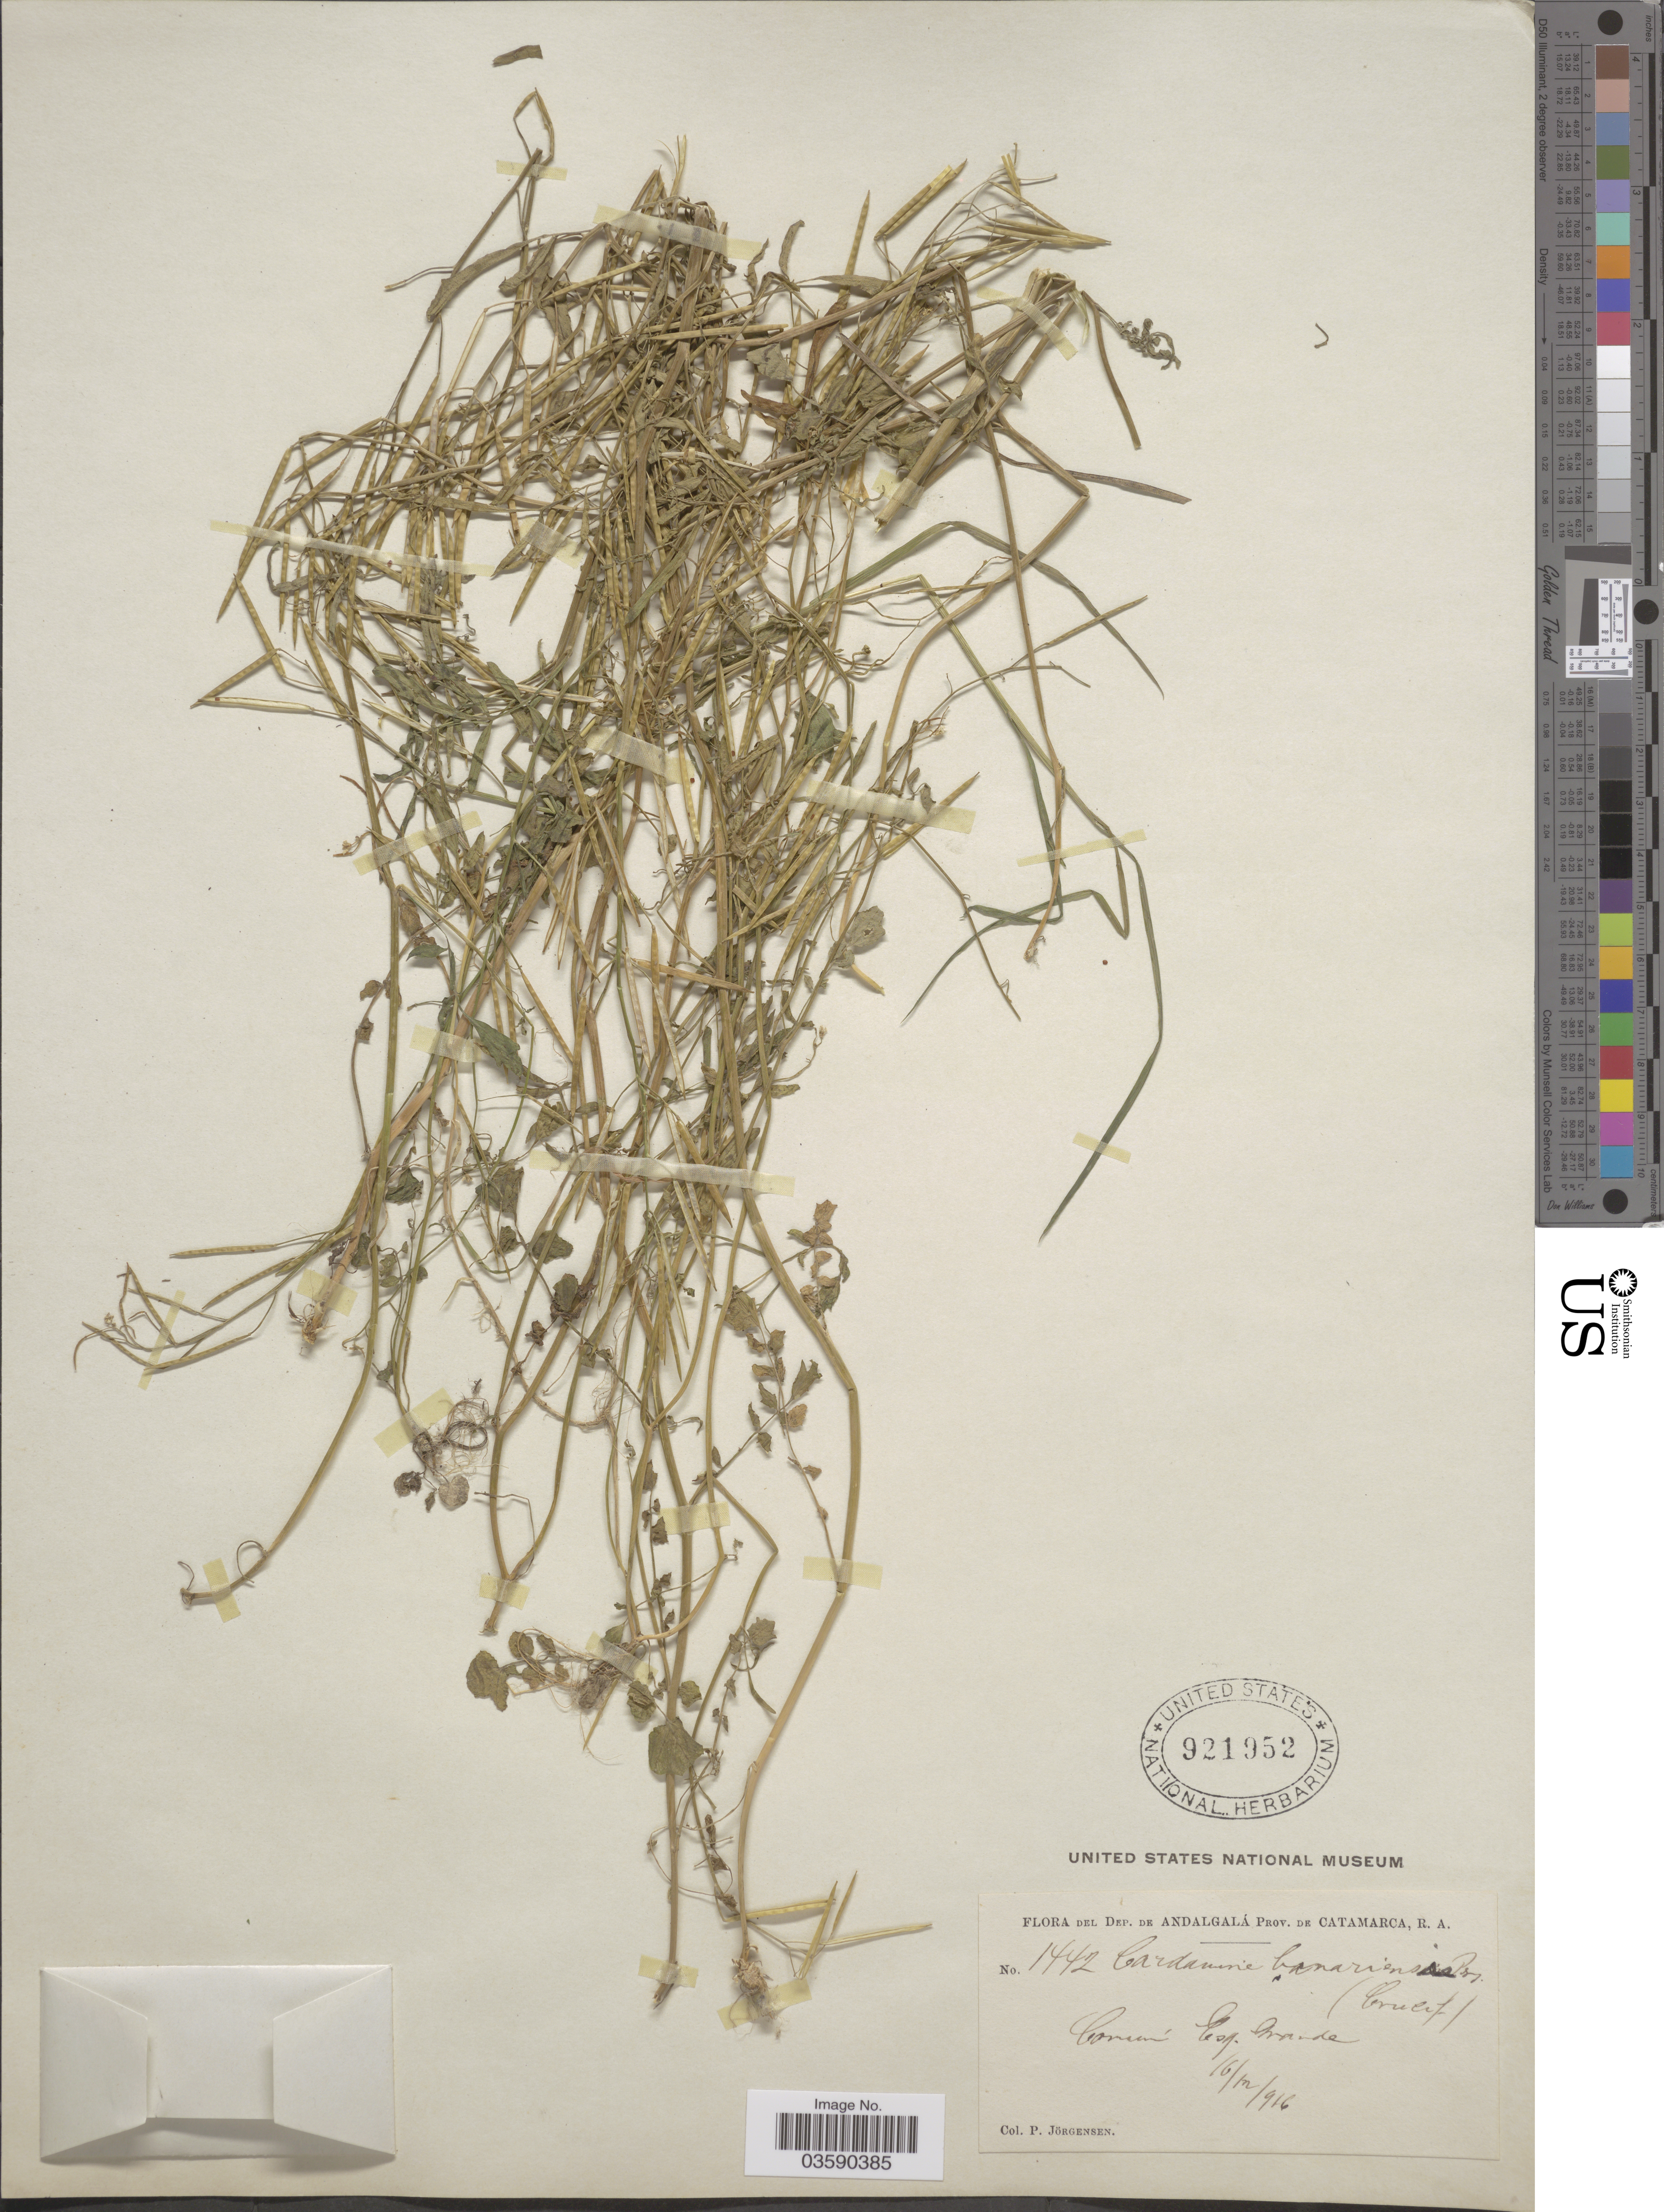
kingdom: Plantae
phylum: Tracheophyta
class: Magnoliopsida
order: Brassicales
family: Brassicaceae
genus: Cardamine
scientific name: Cardamine bonariensis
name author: Pers.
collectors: P. Jörgensen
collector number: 1442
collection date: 1916-12-16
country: Argentina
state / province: Catamarca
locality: Dep. de Andalgalá. Comun Esq. Grande.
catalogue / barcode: US 921952